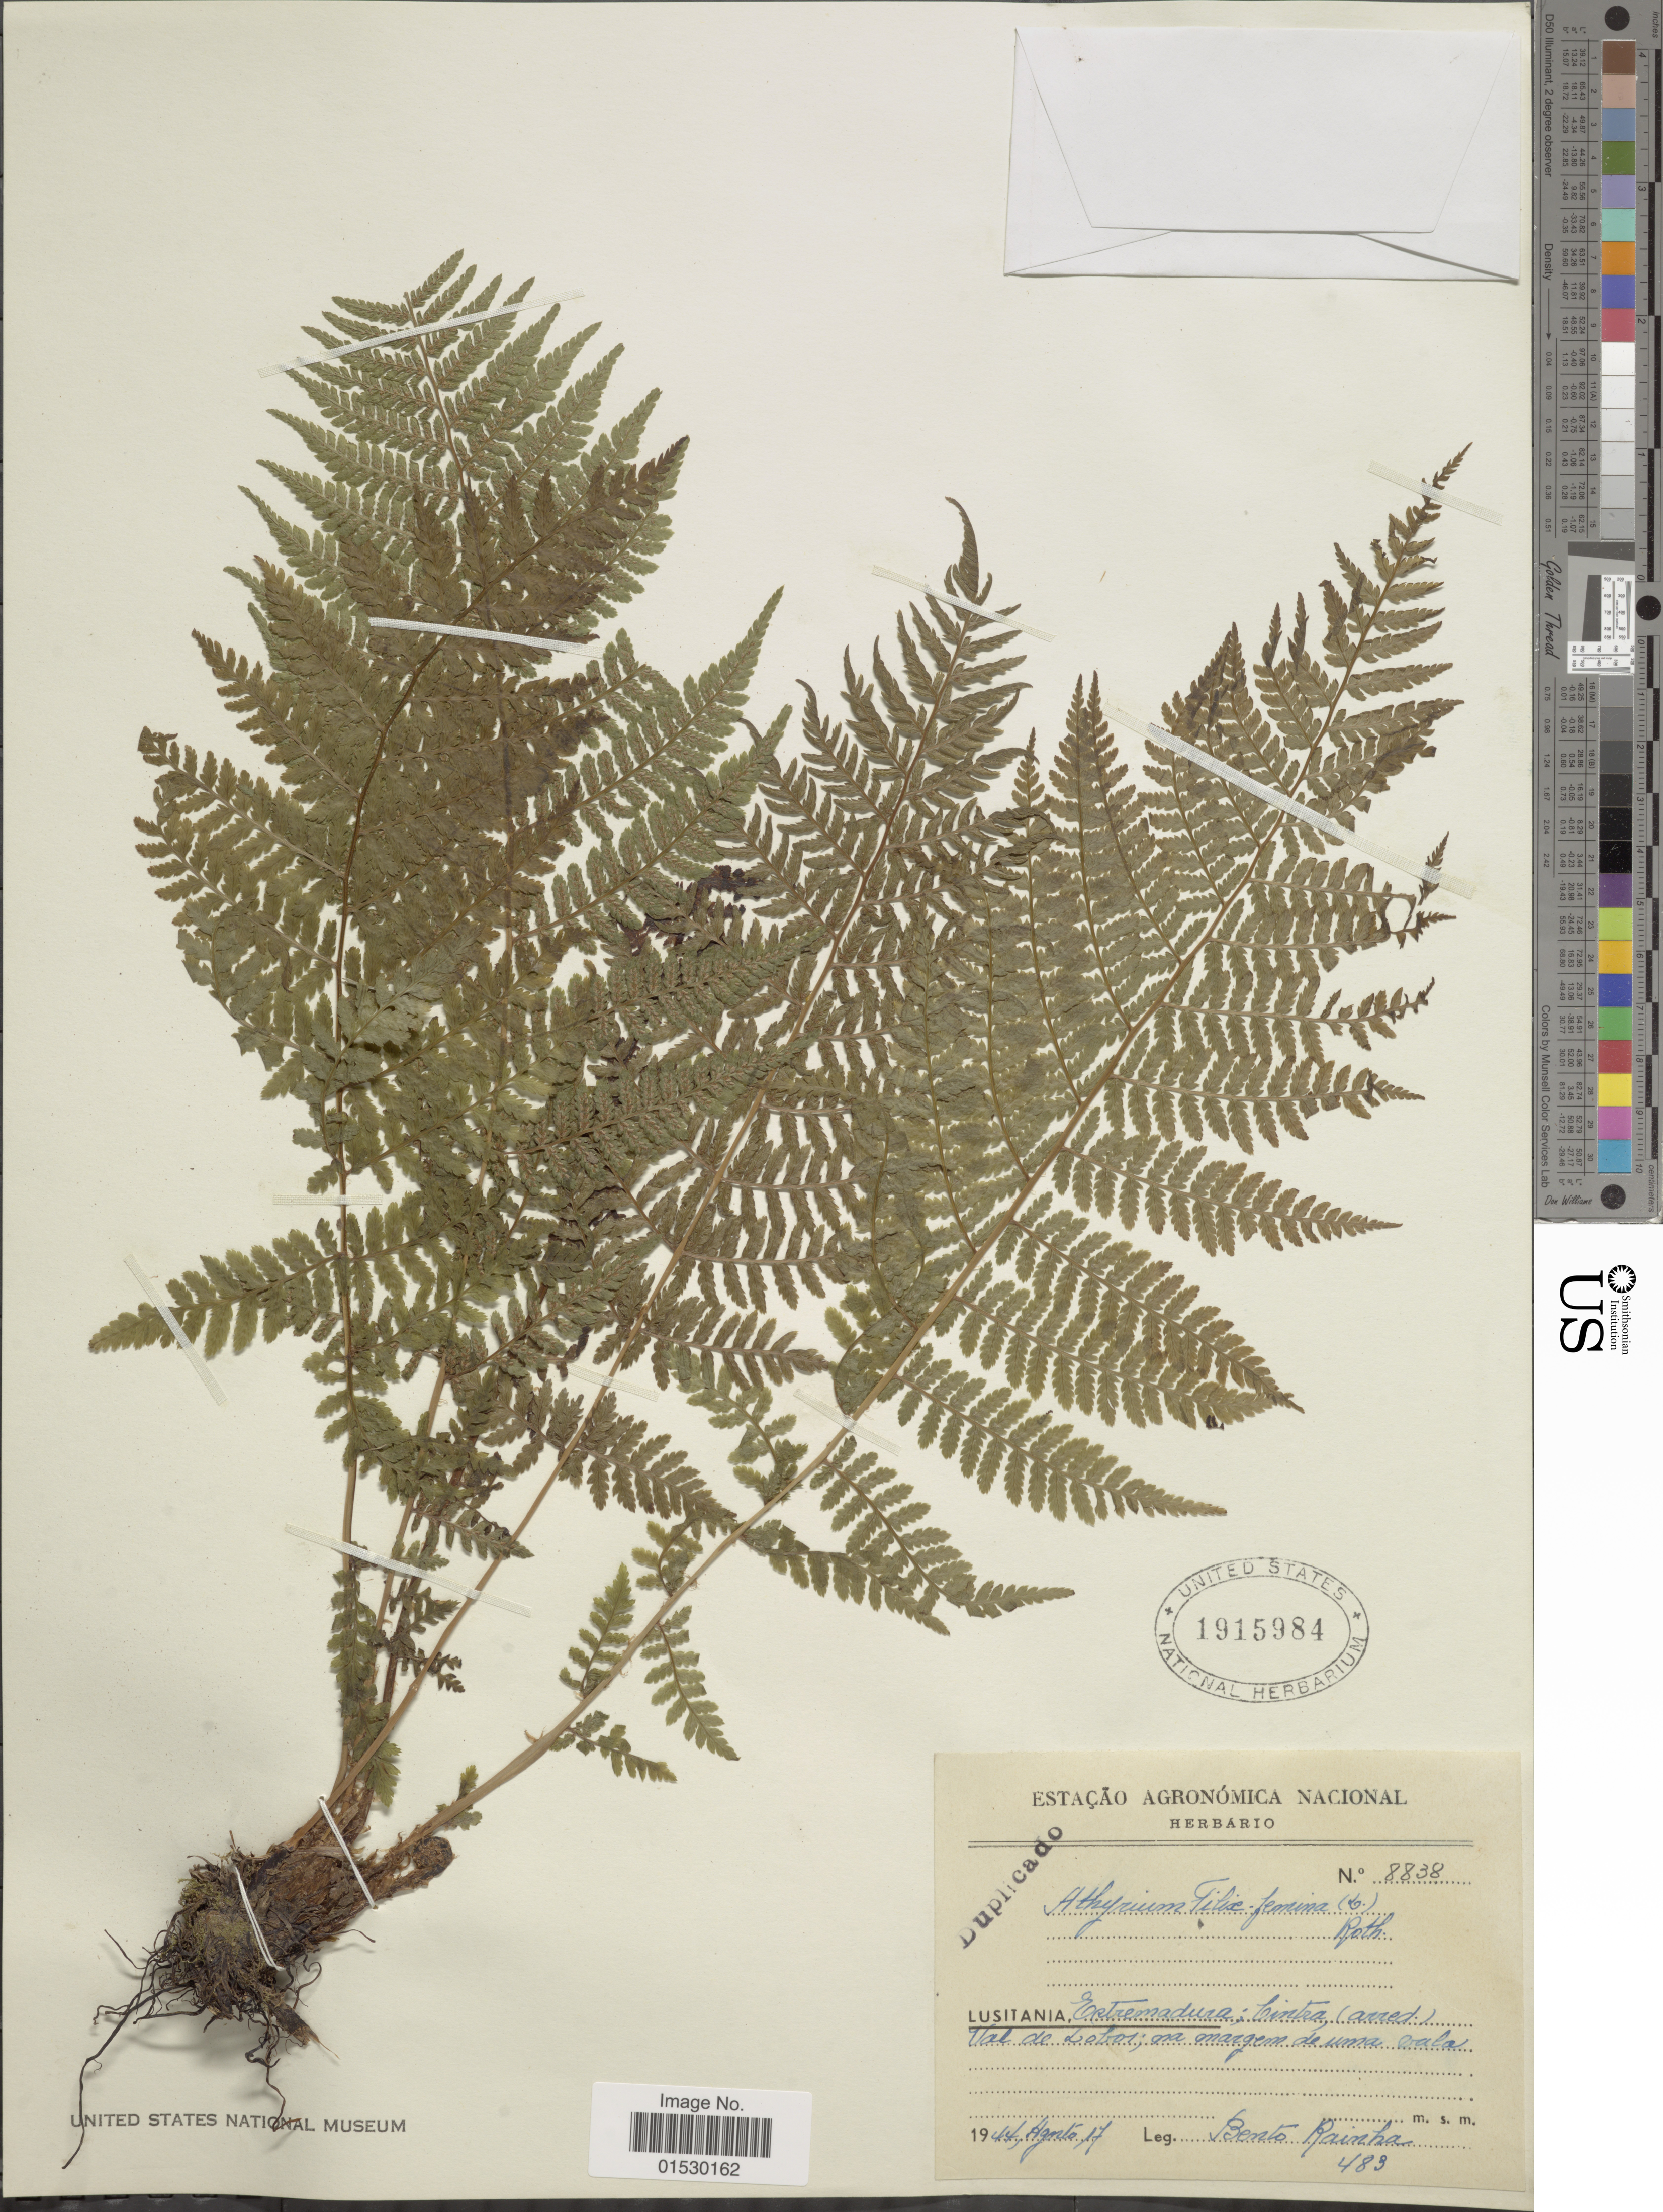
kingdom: Plantae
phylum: Tracheophyta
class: Polypodiopsida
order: Polypodiales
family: Athyriaceae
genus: Athyrium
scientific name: Athyrium filix-femina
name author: (L.) Roth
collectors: B. Rainha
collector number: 483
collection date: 1944-08-17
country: Portugal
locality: Lusitania, Estremadura-Cintra (arred), Val de Lobos [interpreted]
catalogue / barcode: US 1915984